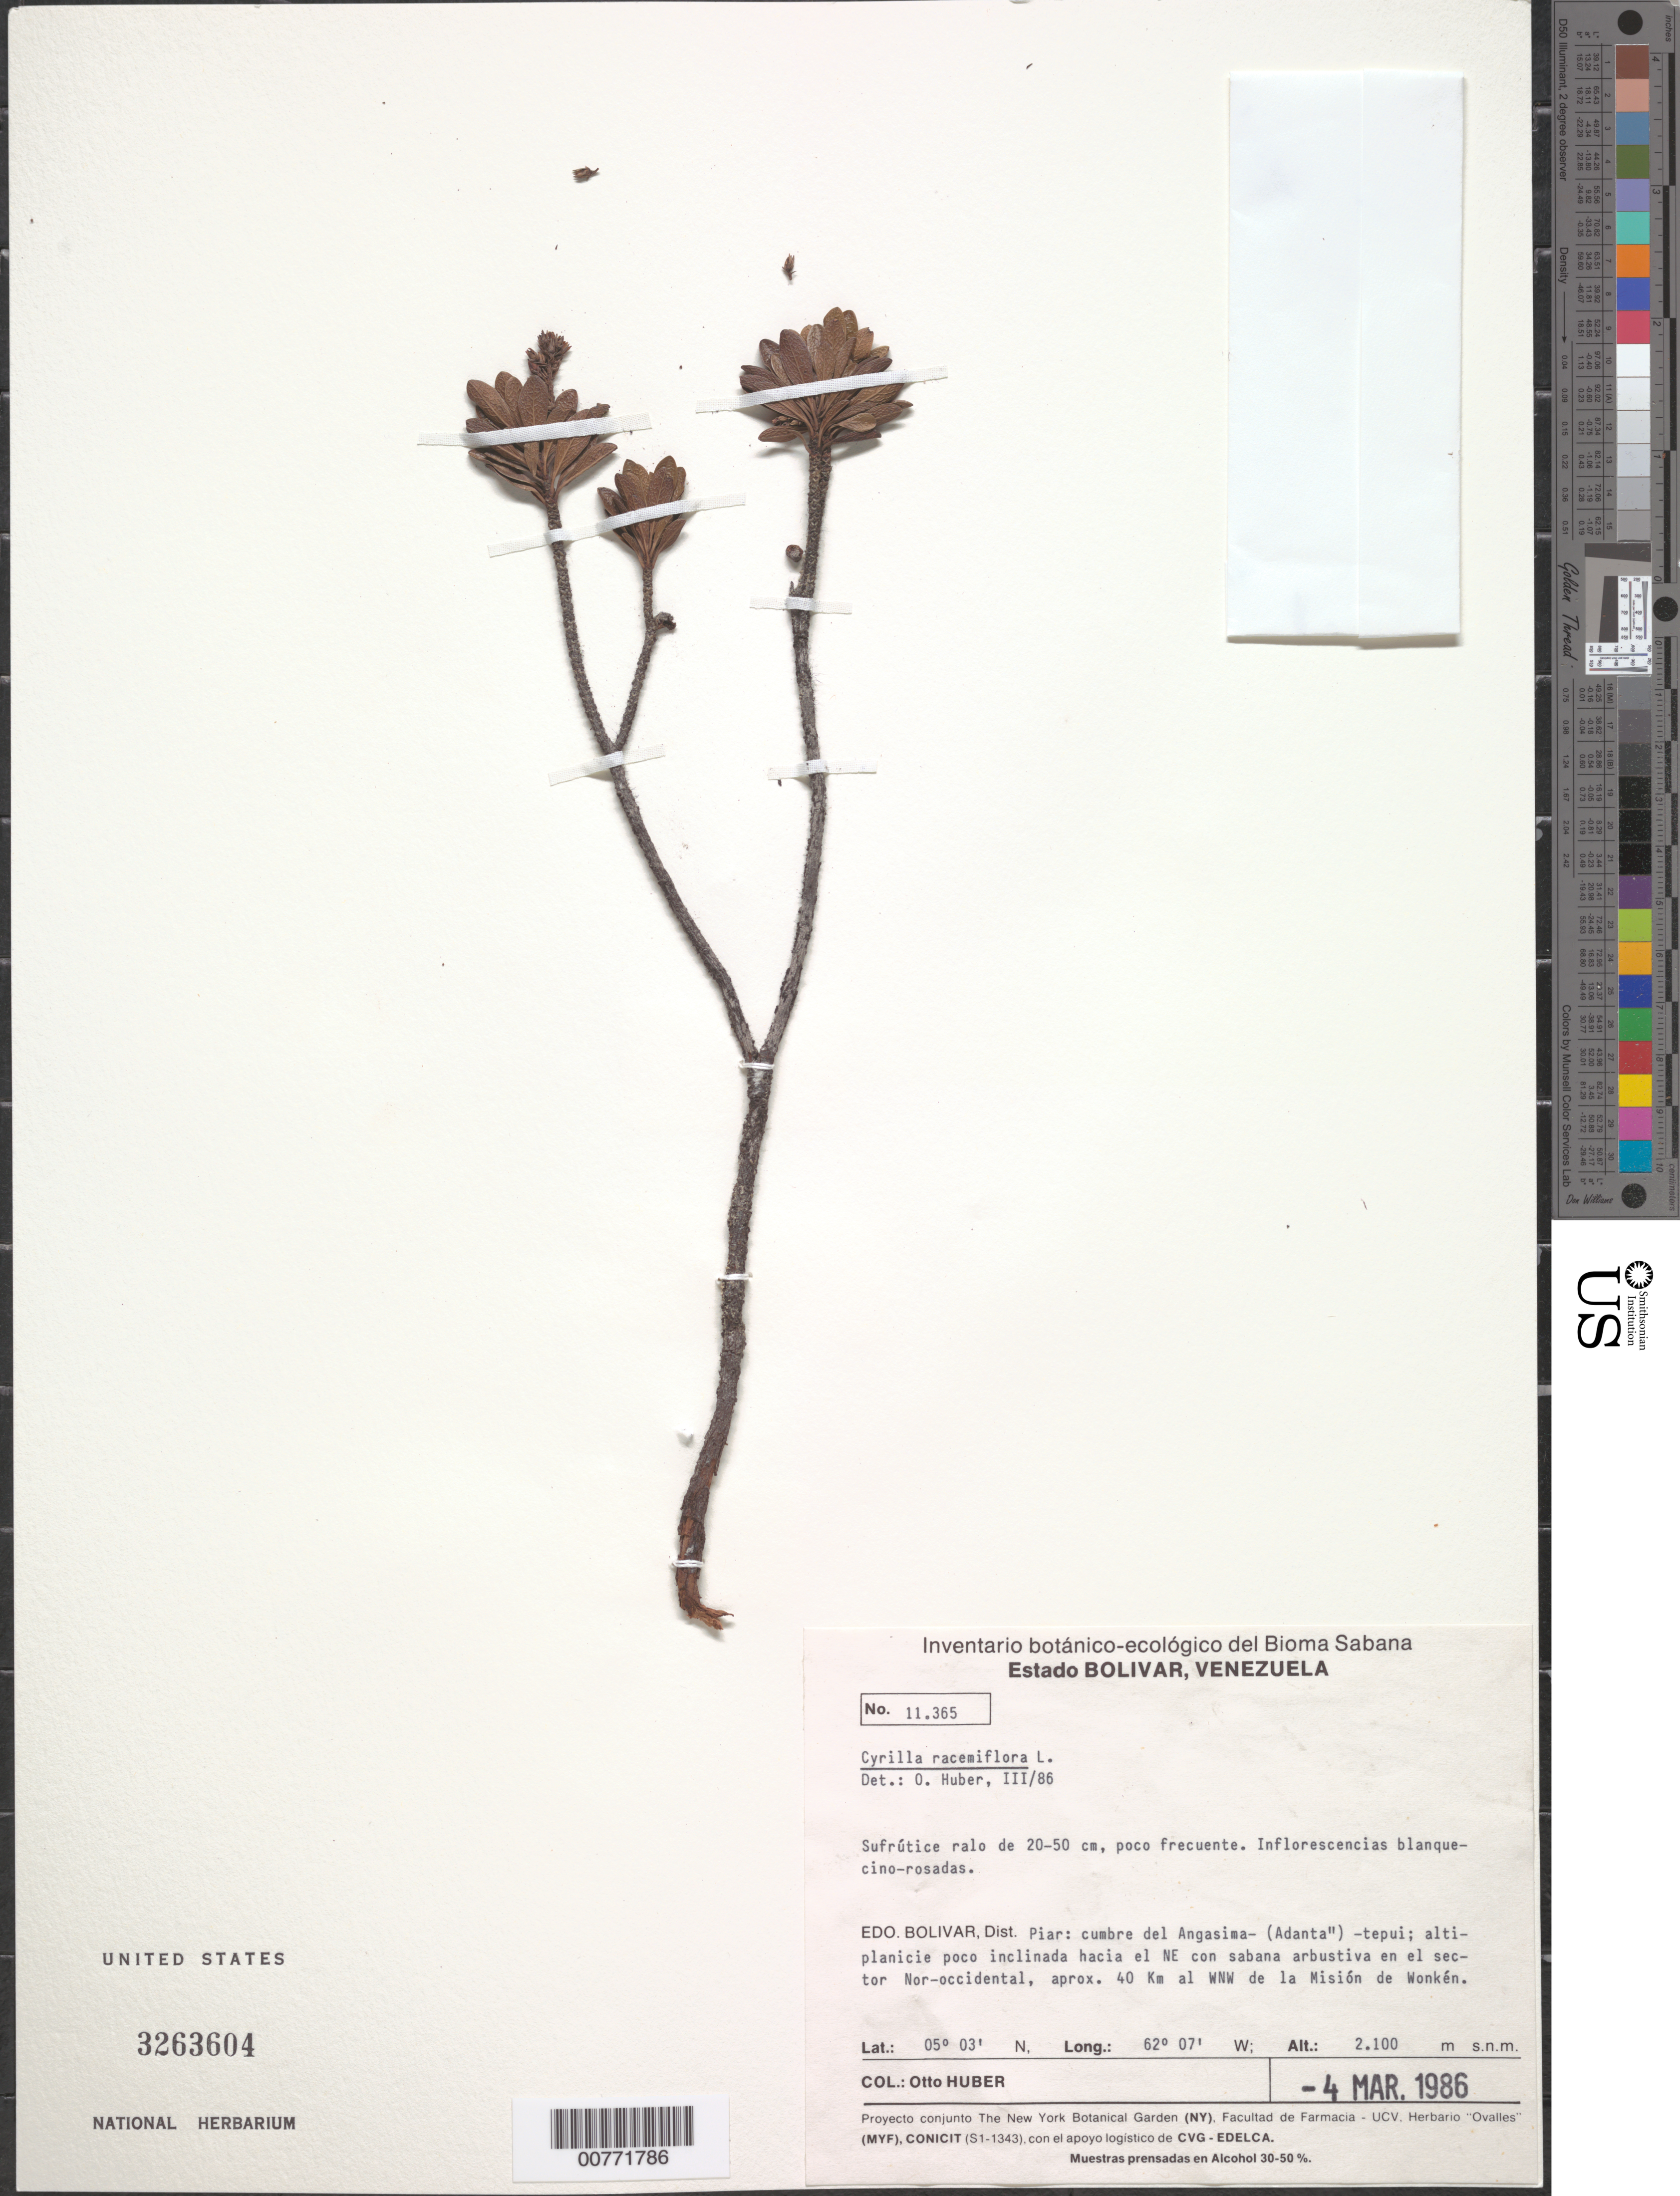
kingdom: Plantae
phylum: Tracheophyta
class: Magnoliopsida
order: Ericales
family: Cyrillaceae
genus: Cyrilla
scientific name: Cyrilla racemiflora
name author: L.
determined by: Huber, Otto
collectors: O. Huber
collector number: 11365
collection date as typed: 4-Mar-86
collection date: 1986-03-04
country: Venezuela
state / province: Bolívar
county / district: Piar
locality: Angasima("Adanta")-tepuí, 40 km WNW de la Misión de Wonkén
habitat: Sabana arbustiva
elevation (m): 2100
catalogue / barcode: US 3263604